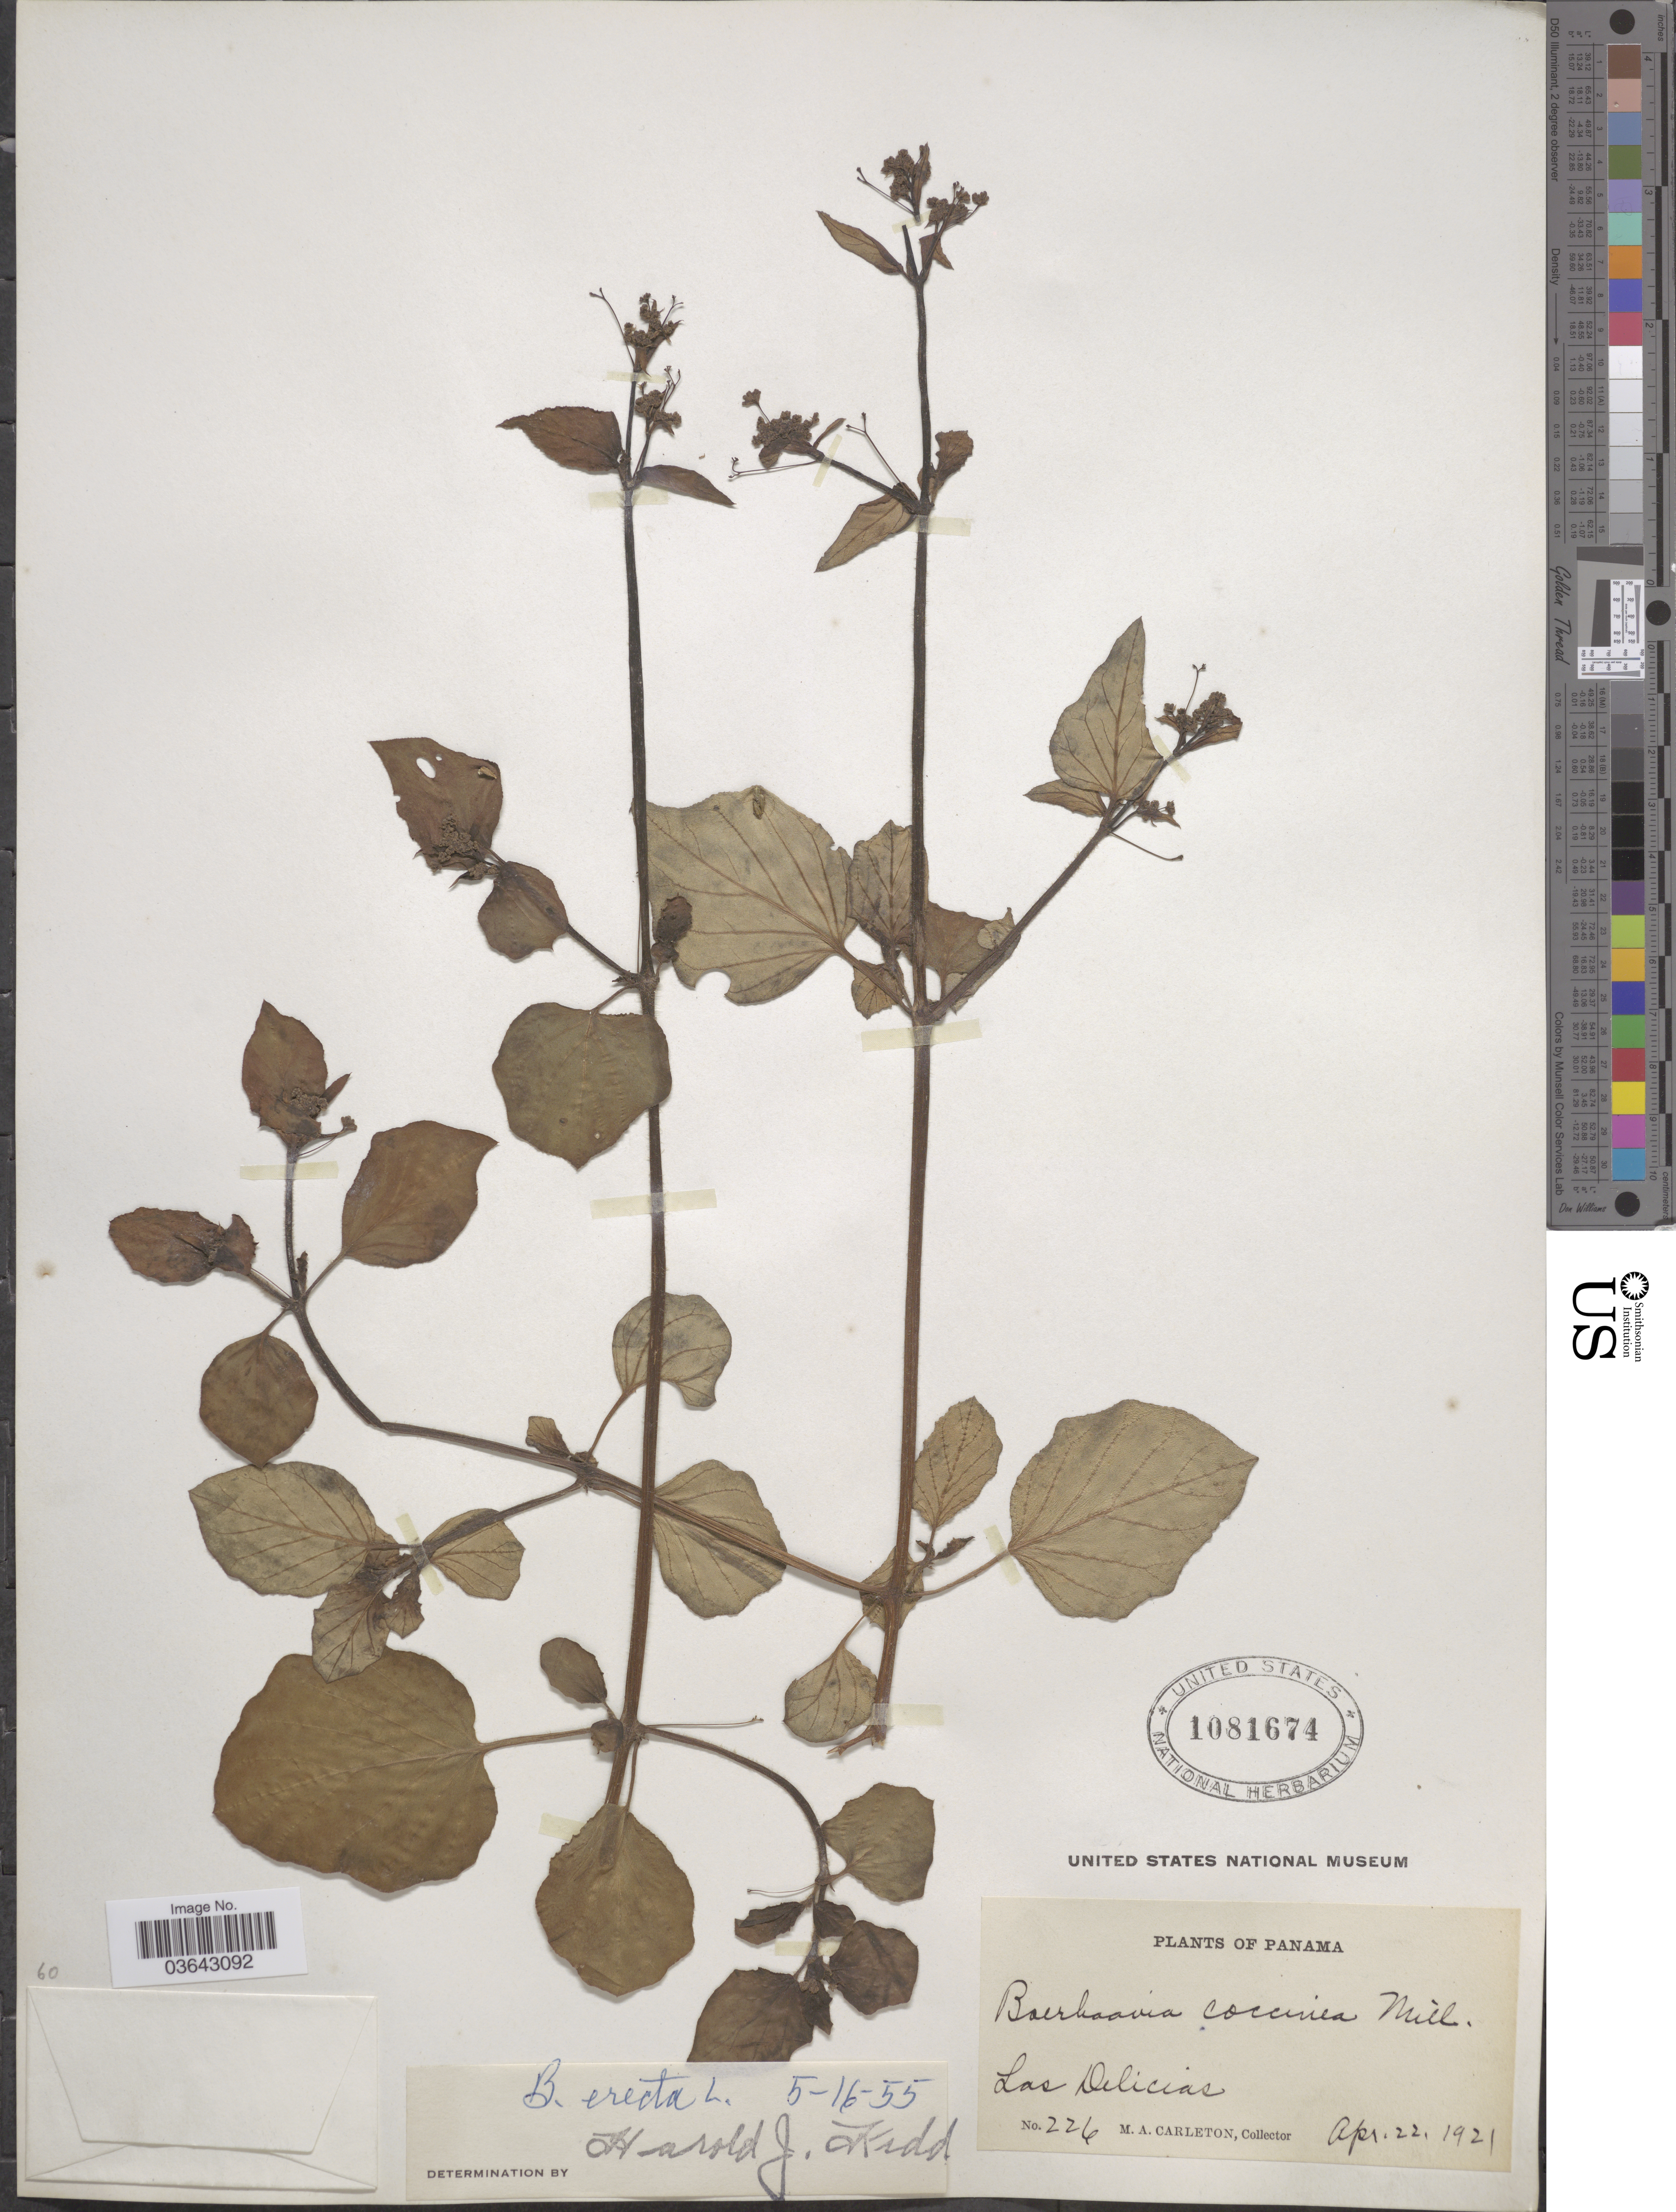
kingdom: Plantae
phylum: Tracheophyta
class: Magnoliopsida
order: Caryophyllales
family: Nyctaginaceae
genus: Boerhavia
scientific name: Boerhavia erecta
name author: L.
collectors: M. A. Carleton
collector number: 226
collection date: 1921-04-22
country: Panama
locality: Las Delicias.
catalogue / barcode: US 1081674